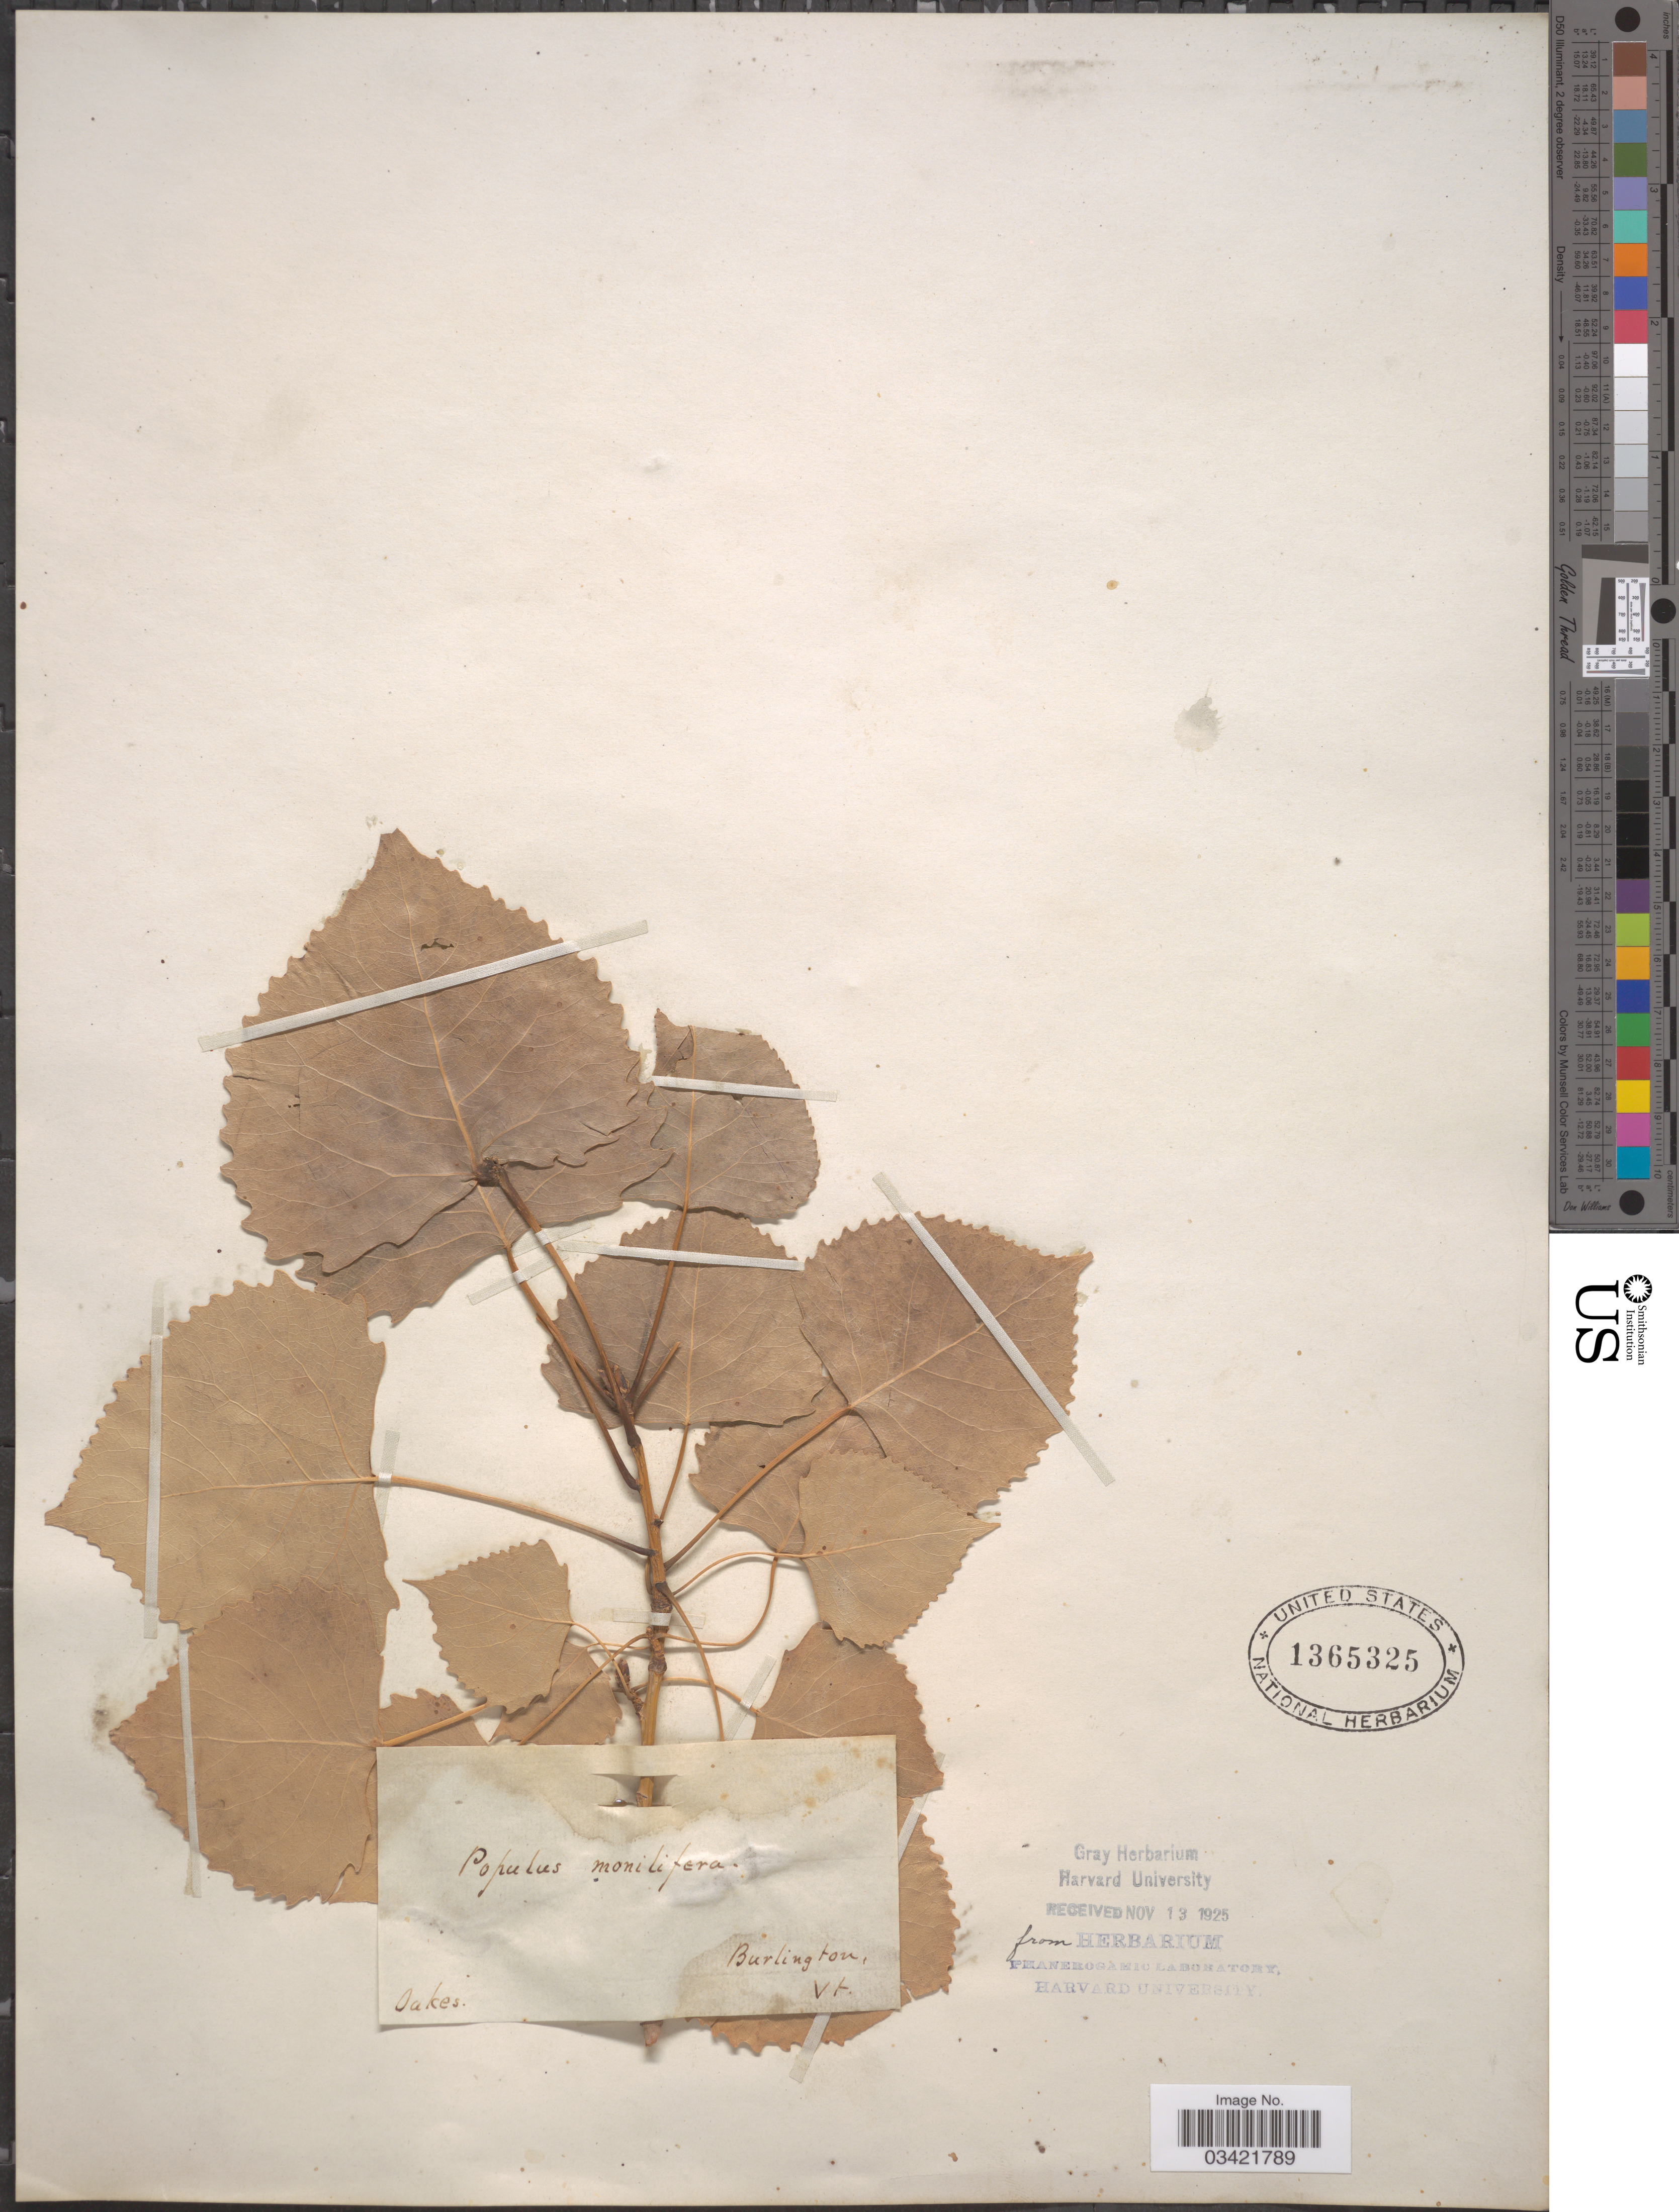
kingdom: Plantae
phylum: Tracheophyta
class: Magnoliopsida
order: Malpighiales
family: Salicaceae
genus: Populus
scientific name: Populus deltoides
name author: W. Bartram ex Marshall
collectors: -. Oakes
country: United States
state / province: Vermont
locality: Burlington.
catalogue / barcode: US 1365325